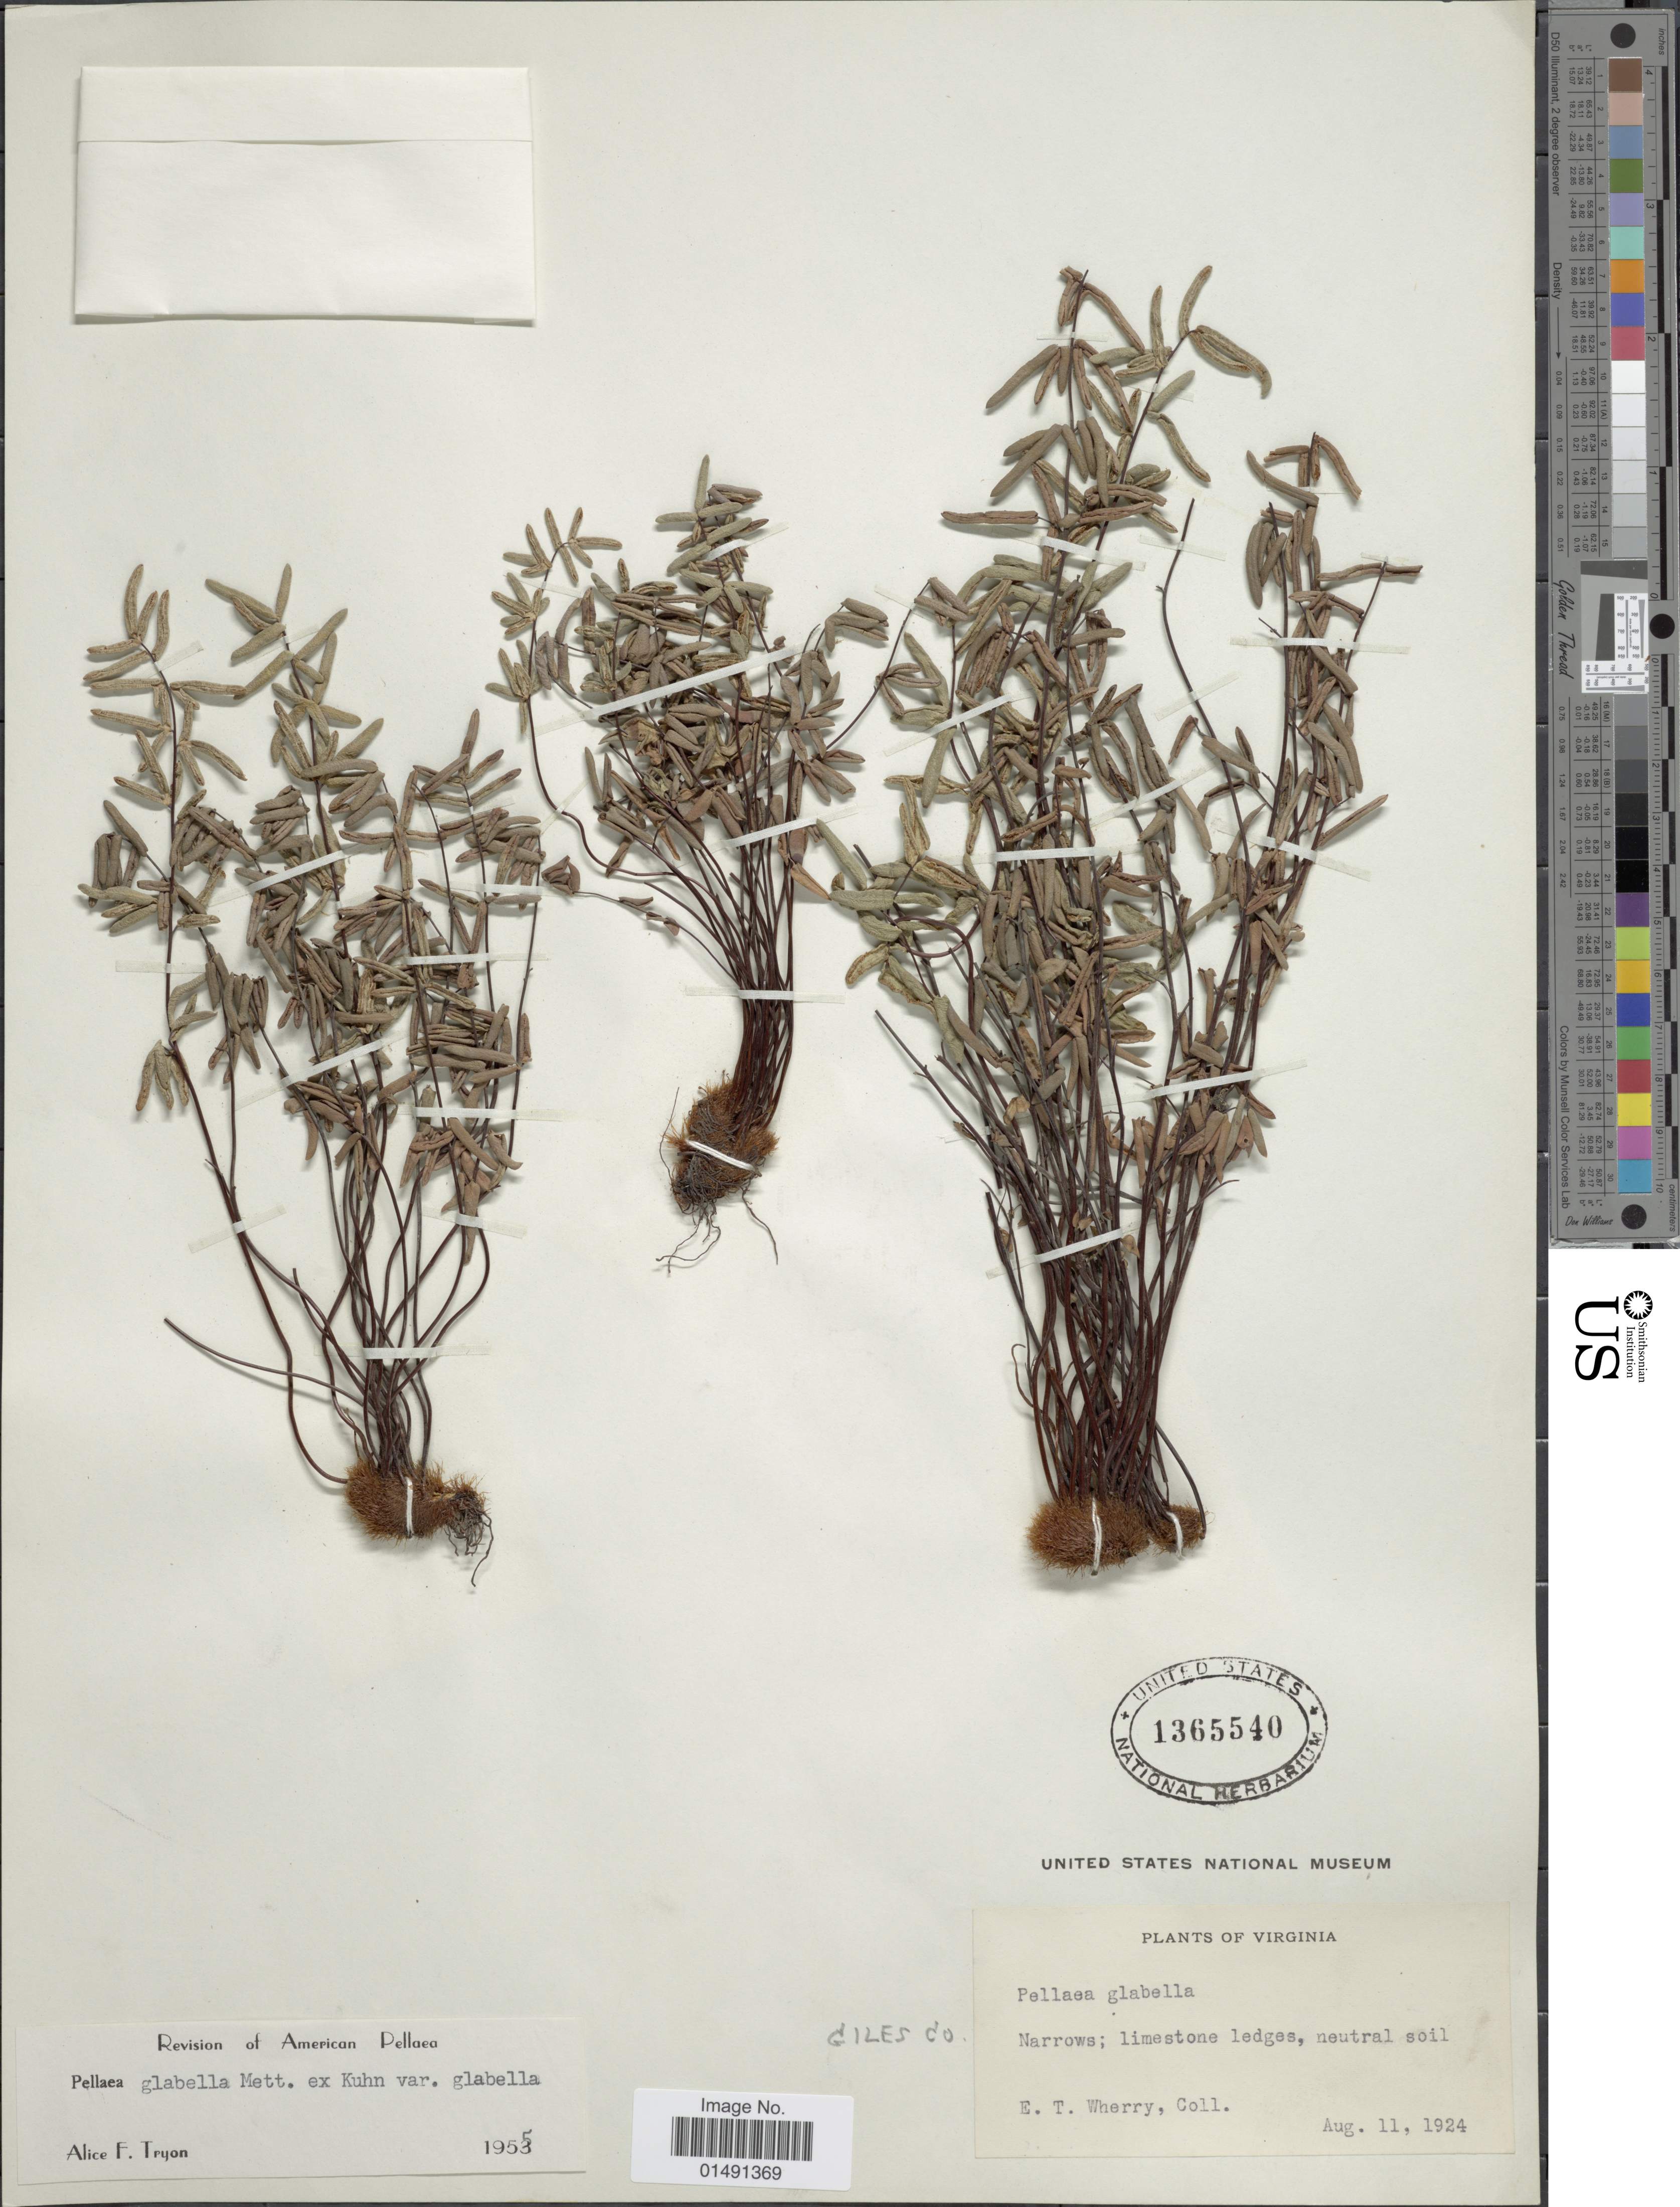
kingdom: Plantae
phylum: Tracheophyta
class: Polypodiopsida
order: Polypodiales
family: Pteridaceae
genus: Pellaea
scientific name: Pellaea glabella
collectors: E. T. Wherry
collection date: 1924-08-11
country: United States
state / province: Virginia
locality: Narrows; limestone ledges, neutral soil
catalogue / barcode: US 1365540